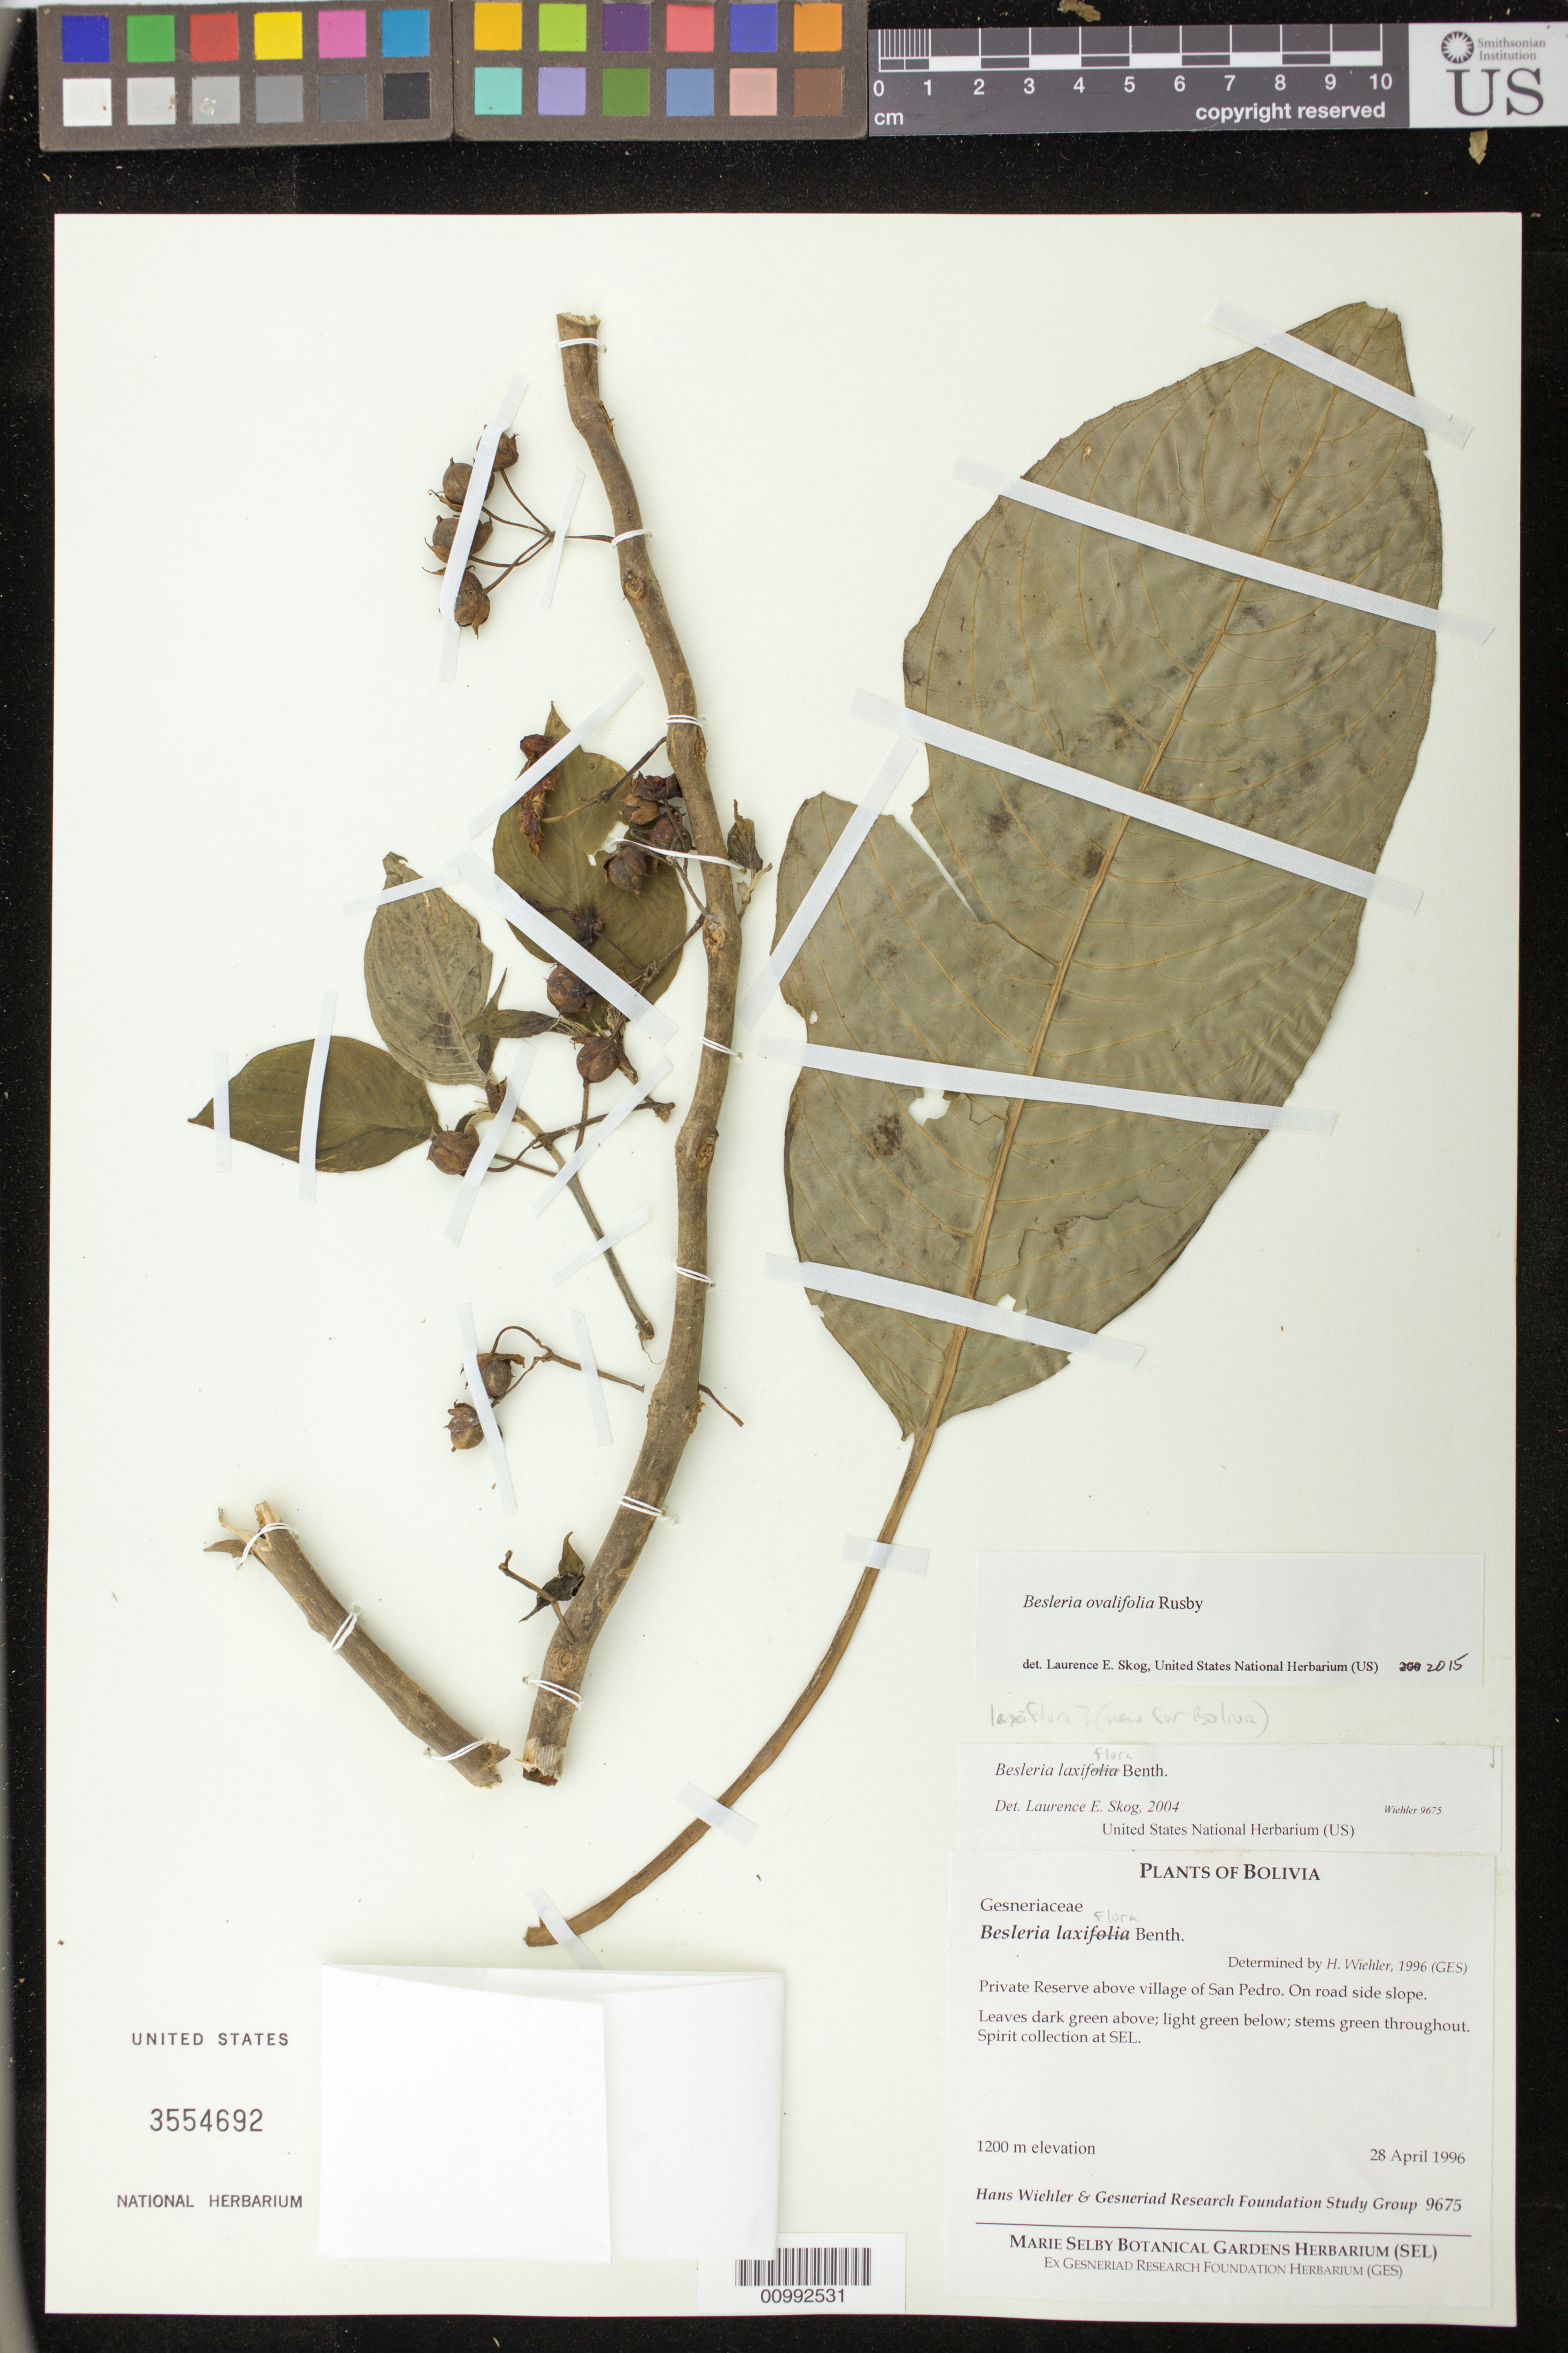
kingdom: Plantae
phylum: Tracheophyta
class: Magnoliopsida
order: Lamiales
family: Gesneriaceae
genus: Besleria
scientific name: Besleria laxiflora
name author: Benth.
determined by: Skog, Laurence E.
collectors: H. J. Wiehler & GRF Study Group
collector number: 9675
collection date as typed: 28 Apr 1996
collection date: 1996-04-28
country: Bolivia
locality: Private Reserve above village of San Pedro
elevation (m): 1200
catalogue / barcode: US 3554692